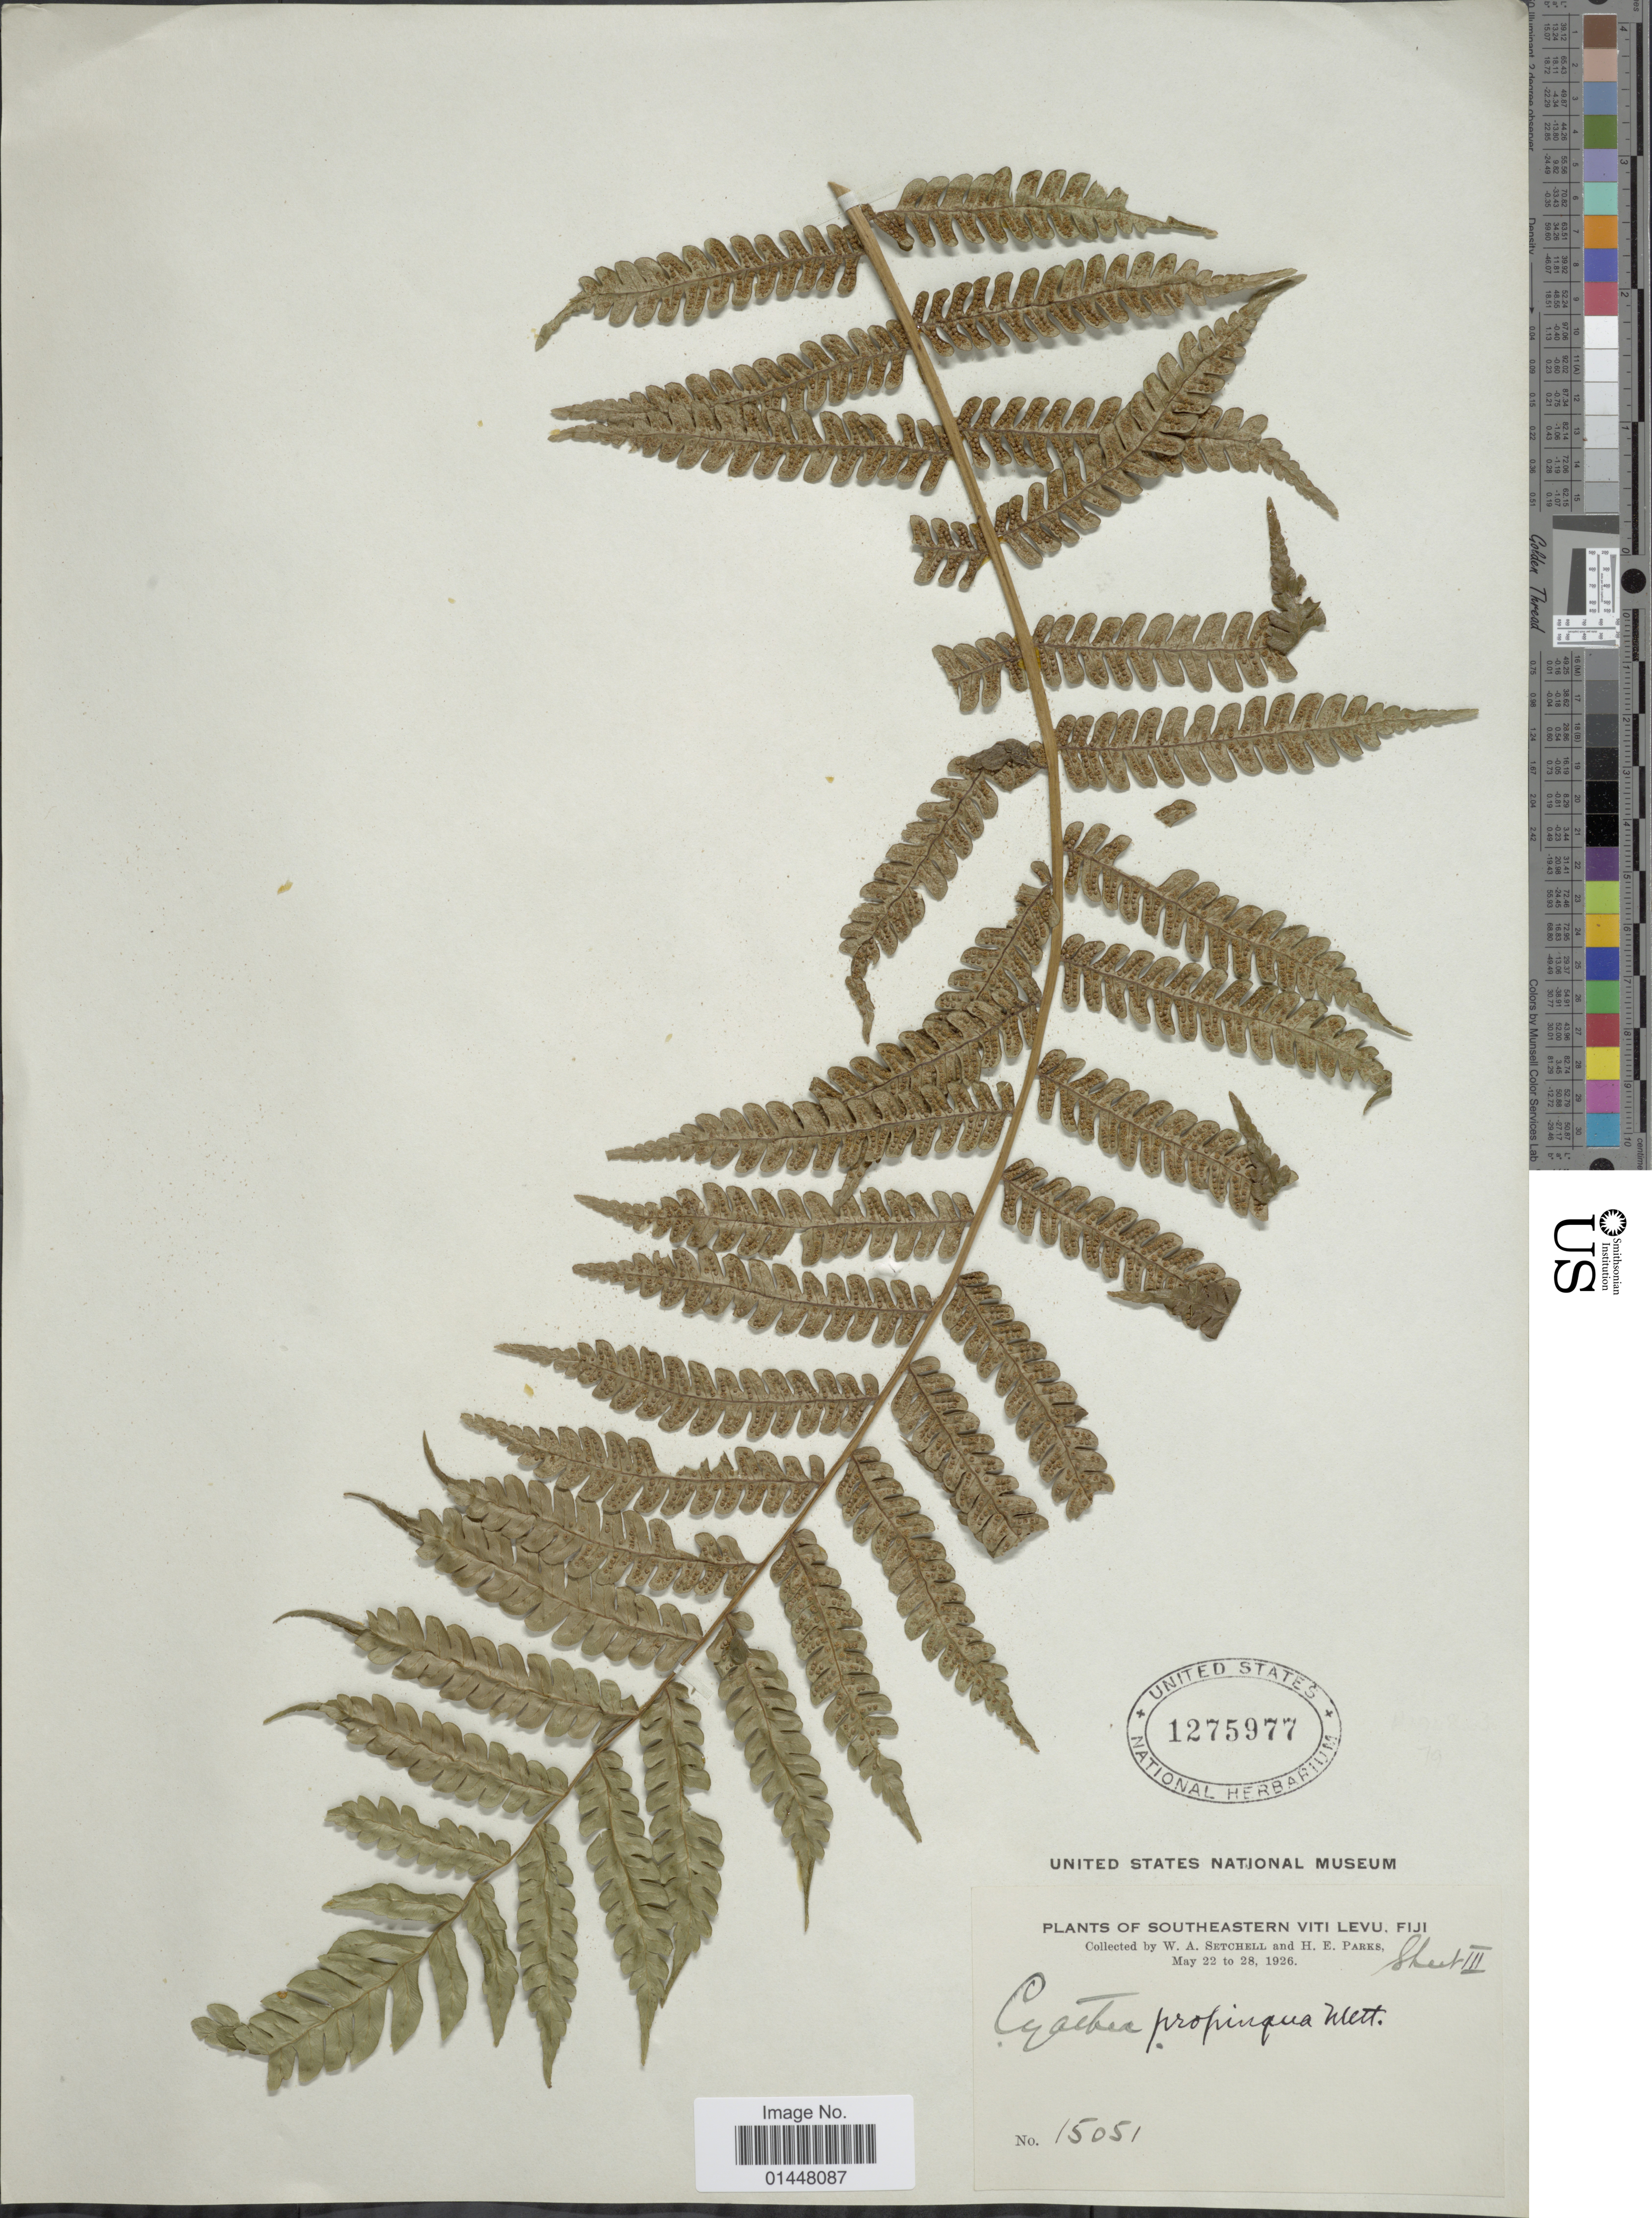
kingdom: Plantae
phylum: Tracheophyta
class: Polypodiopsida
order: Cyatheales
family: Cyatheaceae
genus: Sphaeropteris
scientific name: Sphaeropteris propinqua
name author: (Mett.) R.M. Tryon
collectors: W. Setchell & H. E. Parks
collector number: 15051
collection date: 1926-05-22/1926-05-28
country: Fiji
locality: Southeastern Viti levu, Fiji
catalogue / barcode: US 1275977